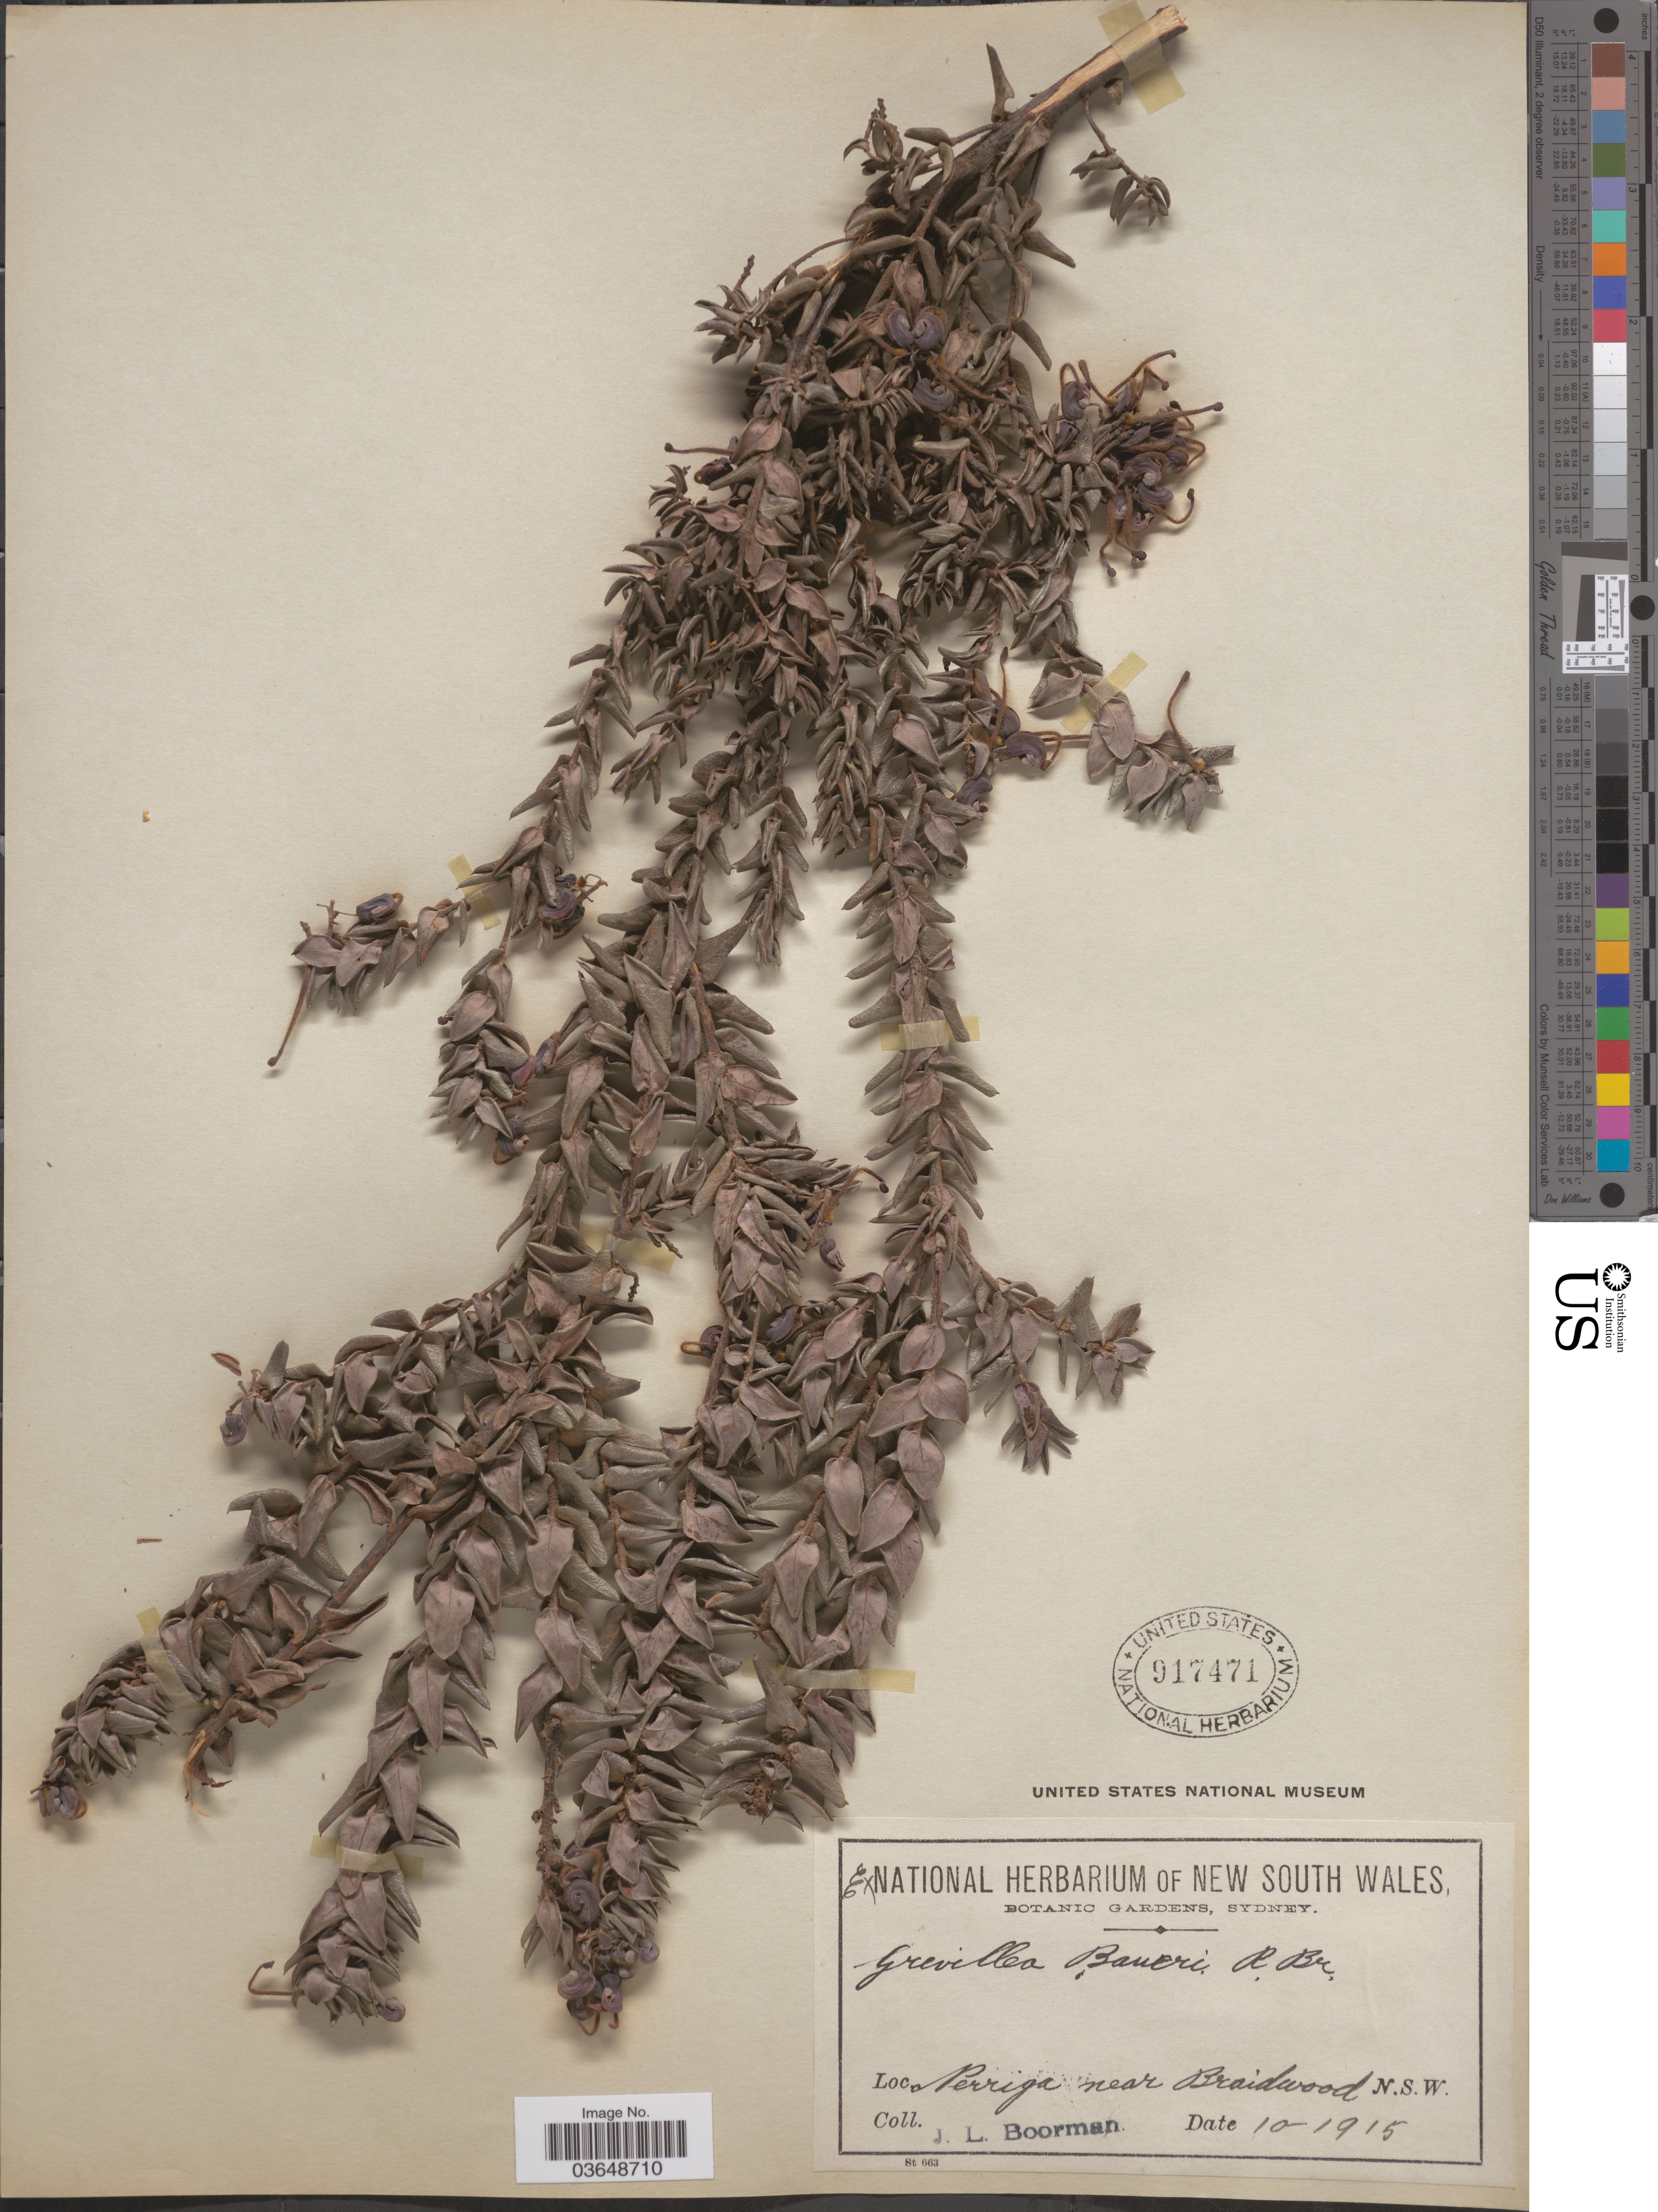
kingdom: Plantae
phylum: Tracheophyta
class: Magnoliopsida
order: Proteales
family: Proteaceae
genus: Grevillea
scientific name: Grevillea baueri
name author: R. Br.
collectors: J. Boorman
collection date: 1915-10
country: Australia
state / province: New South Wales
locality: Nerriga near Braidwood.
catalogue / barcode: US 917471